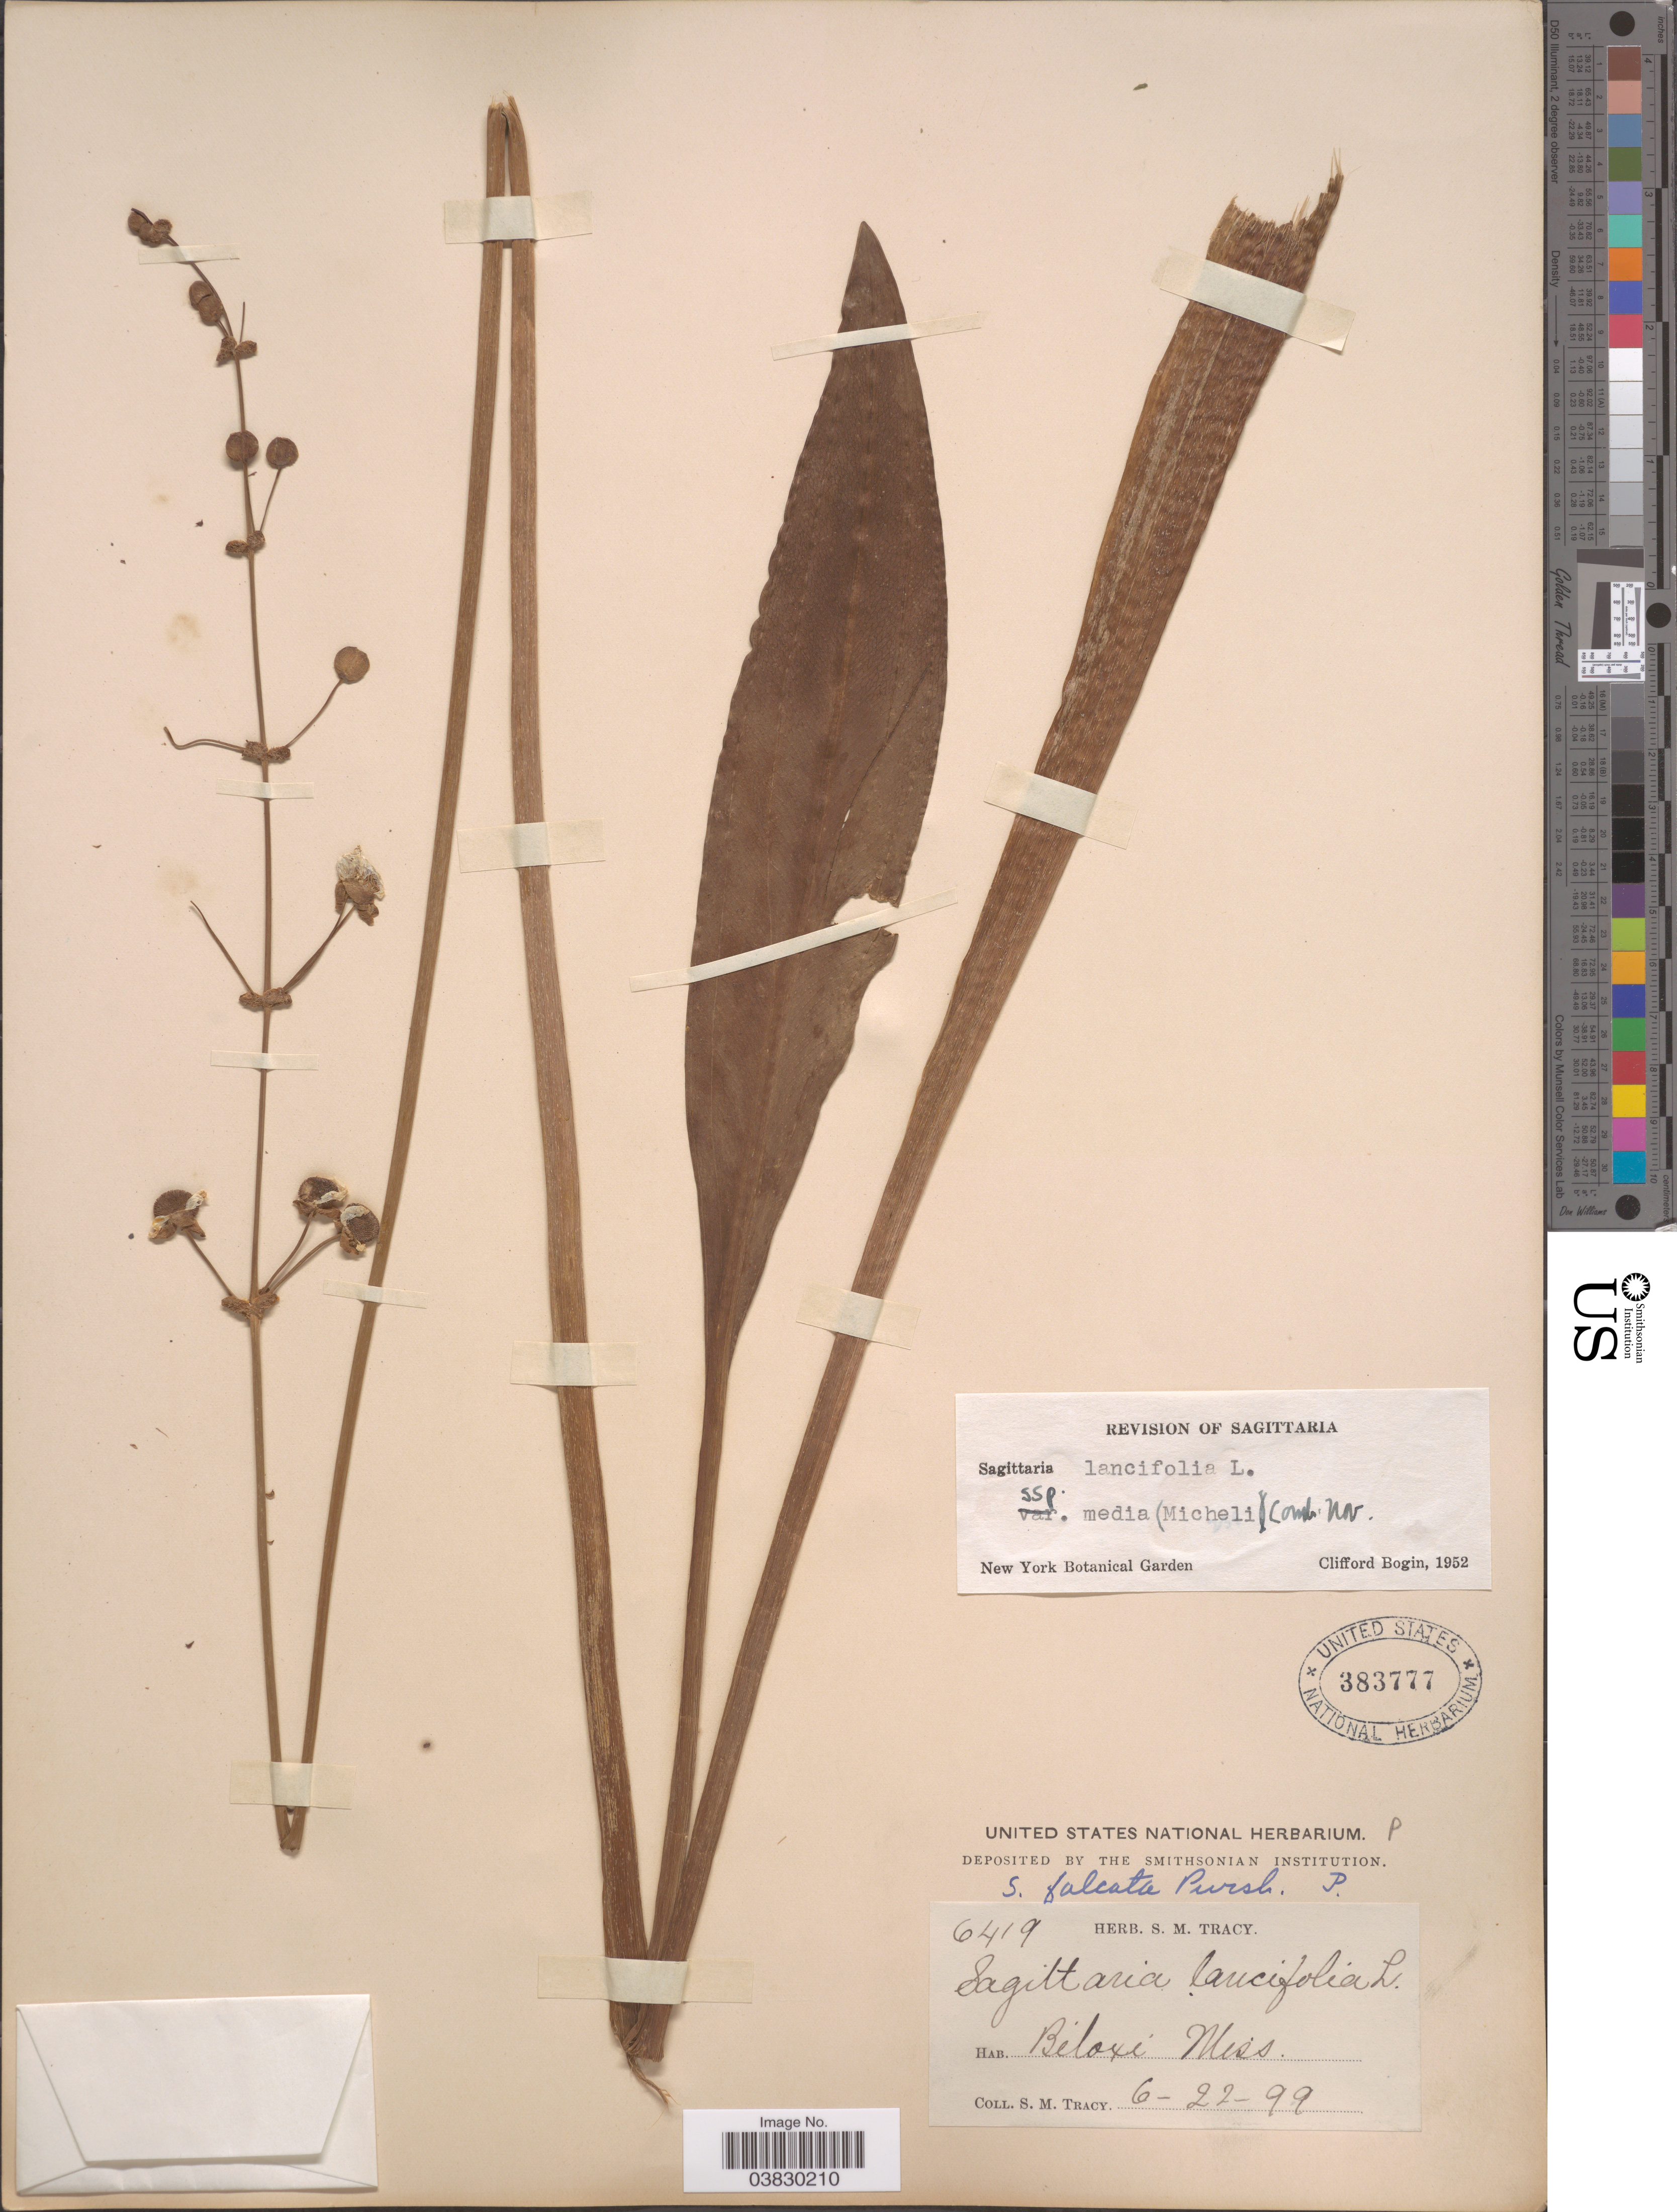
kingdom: Plantae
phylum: Tracheophyta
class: Liliopsida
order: Alismatales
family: Alismataceae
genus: Sagittaria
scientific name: Sagittaria lancifolia subsp. media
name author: (Micheli) Bogin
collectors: S. M. Tracy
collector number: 6419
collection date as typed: Transcribed d/m/y: 22/6/99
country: United States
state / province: Mississippi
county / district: Harrison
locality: Biloxi.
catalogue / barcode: US 383777